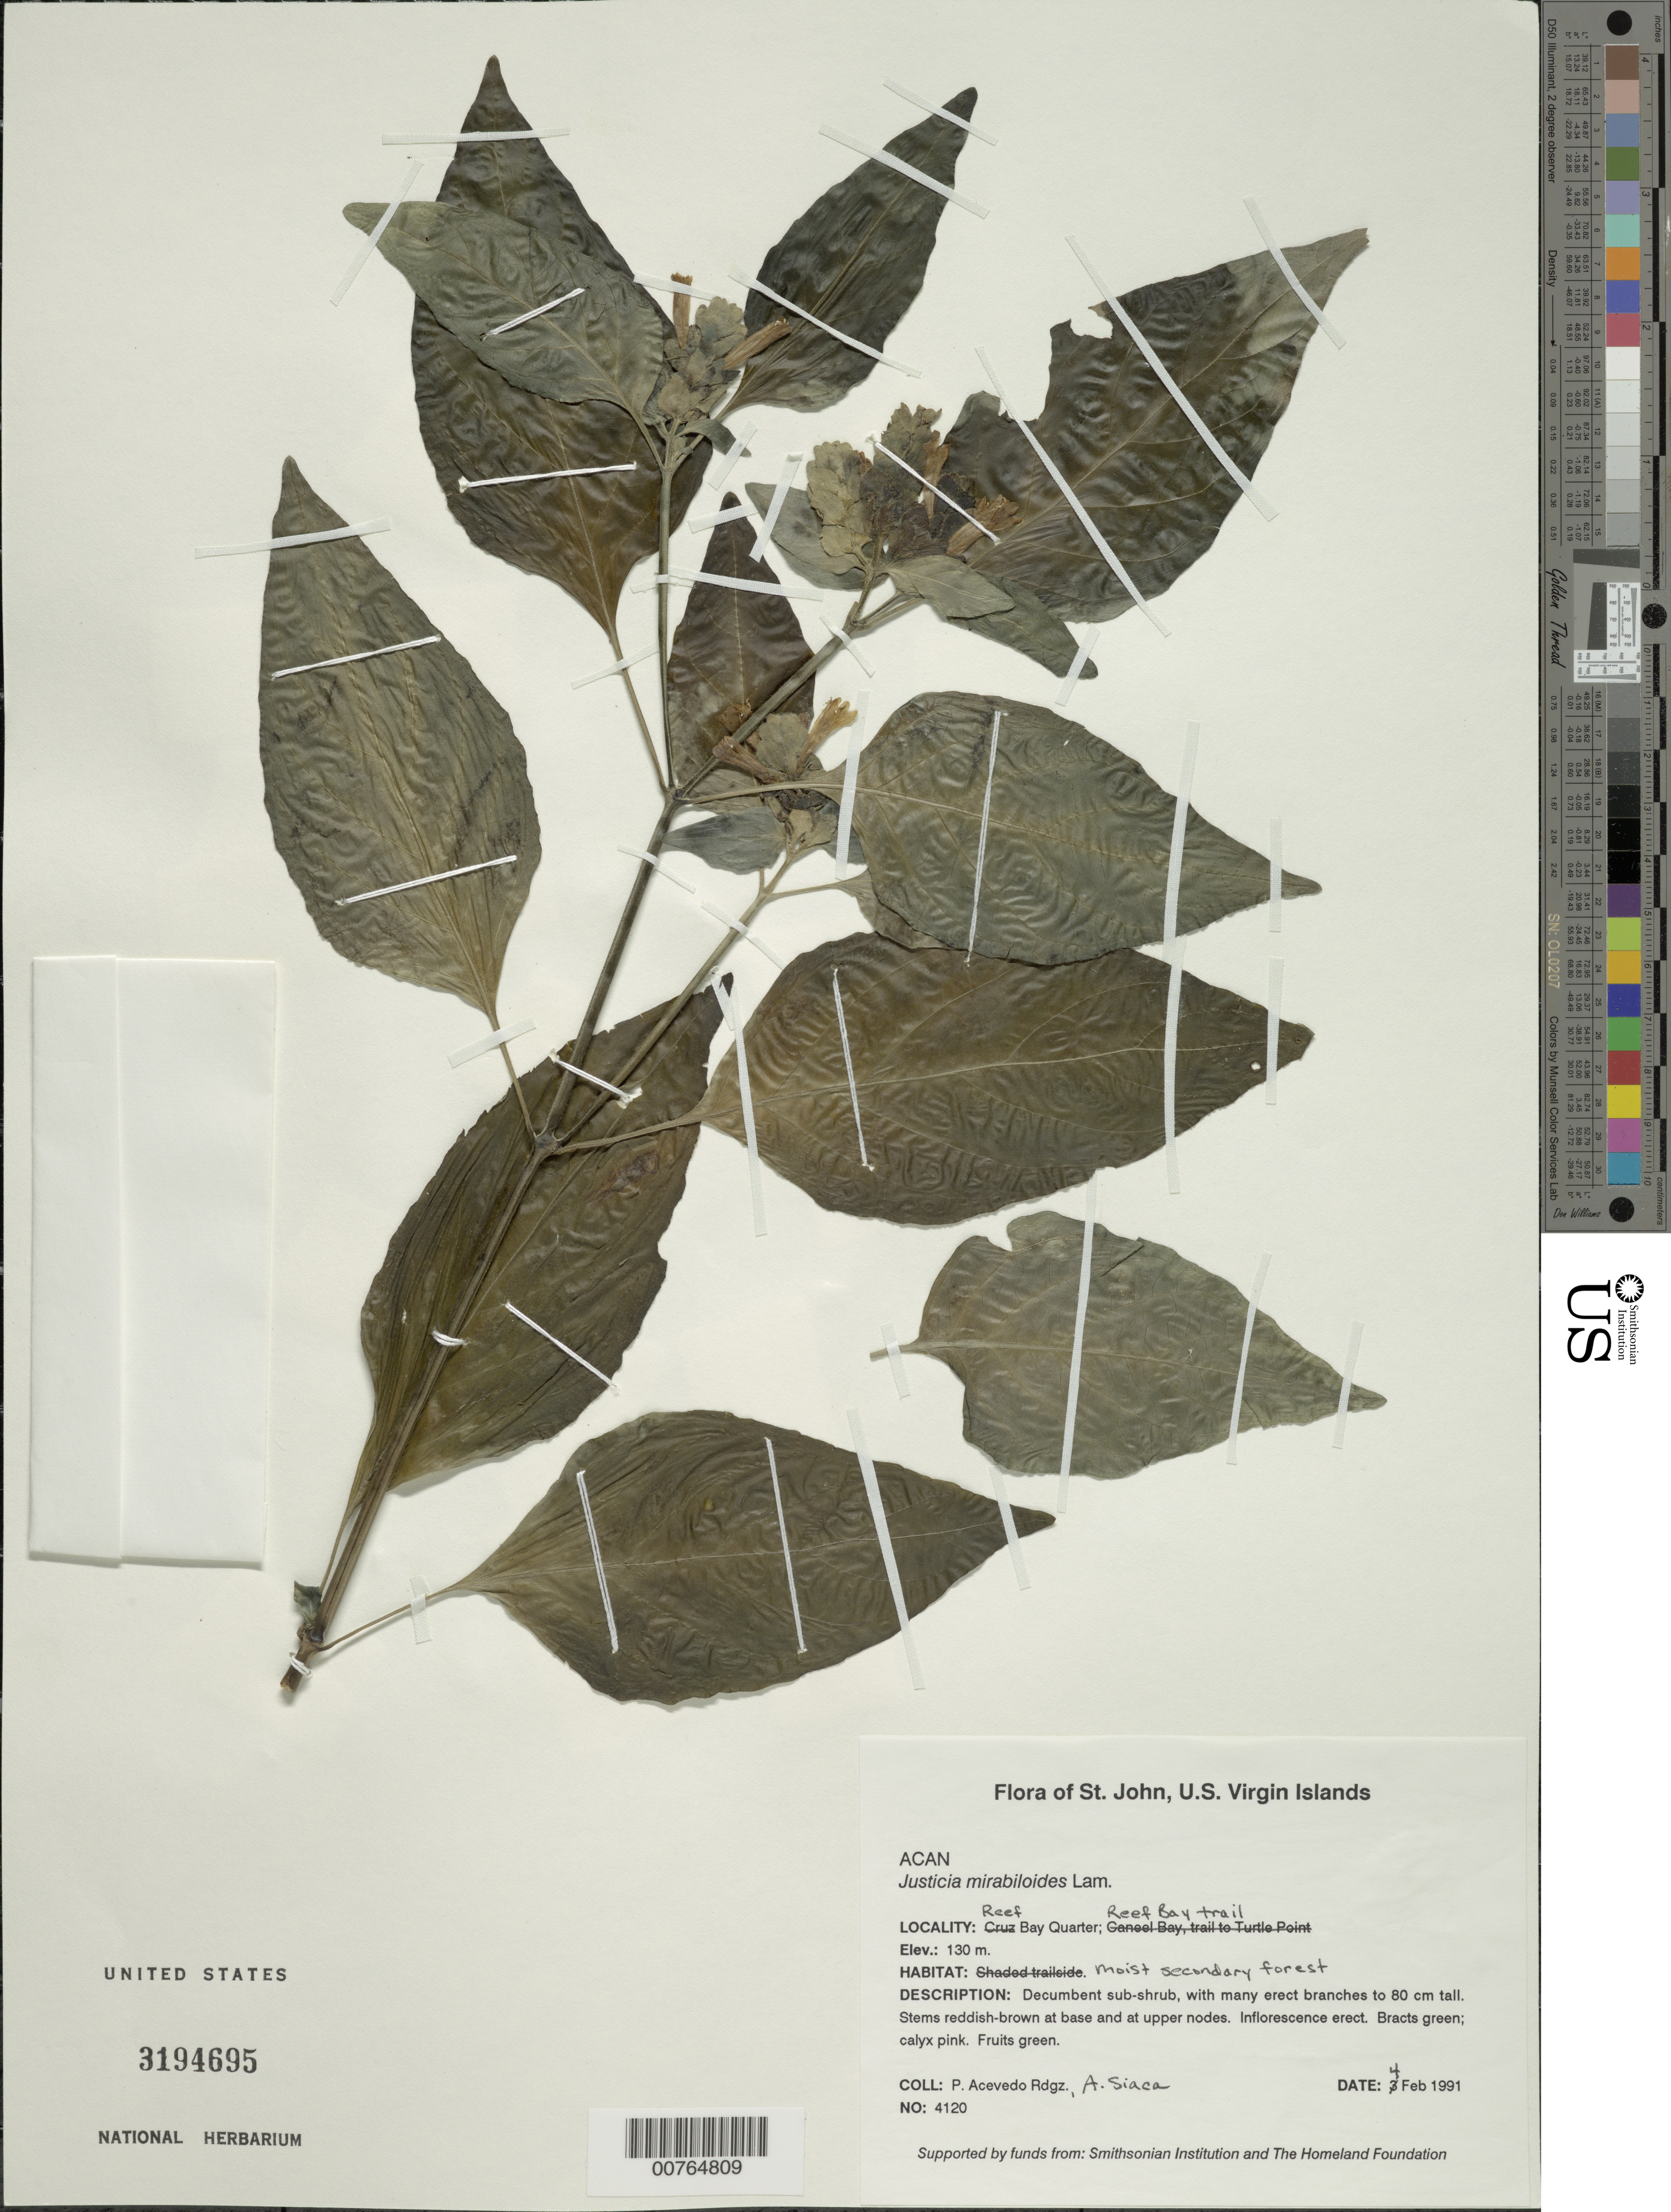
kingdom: Plantae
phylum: Tracheophyta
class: Magnoliopsida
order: Lamiales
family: Acanthaceae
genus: Justicia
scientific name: Justicia mirabiloides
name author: Lam.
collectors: P. Acevedo-Rodr. & A. Siaca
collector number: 4120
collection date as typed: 04 Feb 1991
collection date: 1991-02-04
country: U.S. Virgin Islands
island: St. John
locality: Reef Bay Quarter; along Trail to Petroglyphs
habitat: Shaded trailside.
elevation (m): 130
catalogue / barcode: US 3194695